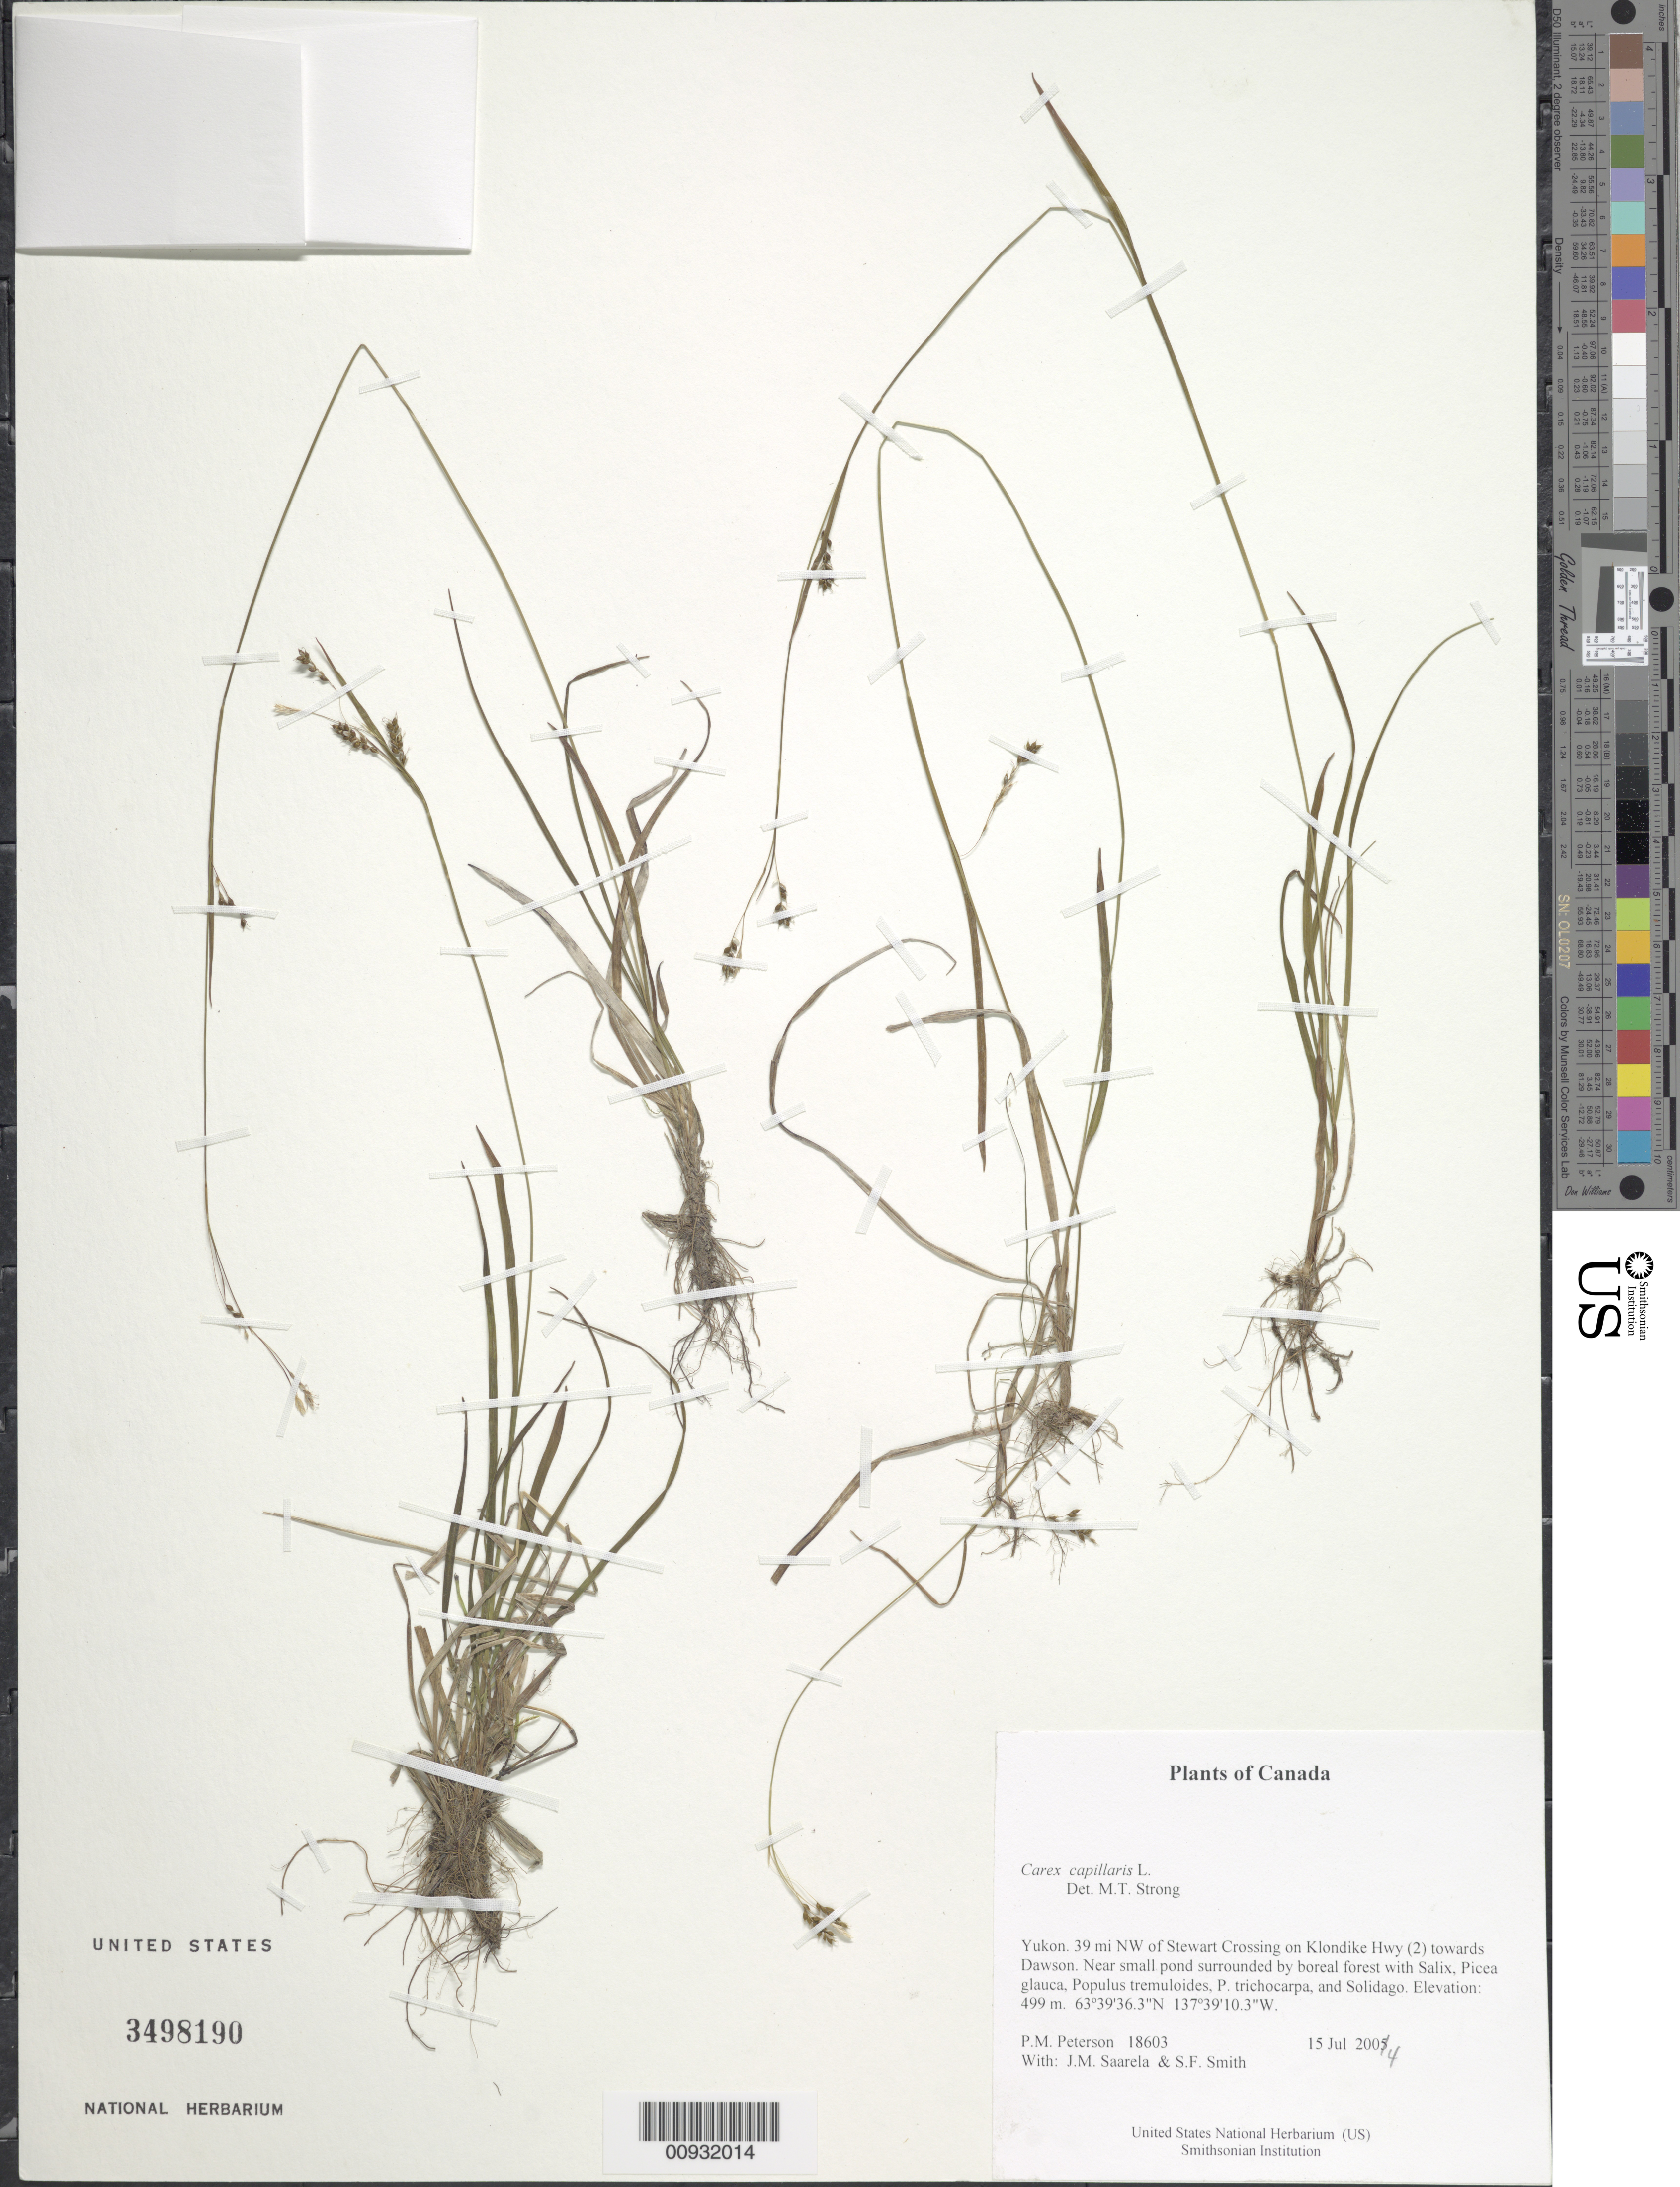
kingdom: Plantae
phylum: Tracheophyta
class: Liliopsida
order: Poales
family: Cyperaceae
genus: Carex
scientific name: Carex capillaris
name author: L.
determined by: Strong, M. T., (US), Smithsonian Institution - National Museum of Natural History (UNITED STATES)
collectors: P. M. Peterson, J. Saarela & S.F. Smith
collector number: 18603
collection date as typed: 15 Jul 2004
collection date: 2004-07-15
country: Canada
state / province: Yukon Territory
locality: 39 mi NW of Stewart Crossing on Klondike Hwy (2) towards Dawson. Near small pond surrounded by boreal forest with Salix, Picea glauca, Populus tremuloides, P. trichocarpa, and Solidago.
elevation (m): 499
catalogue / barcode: US 3498190